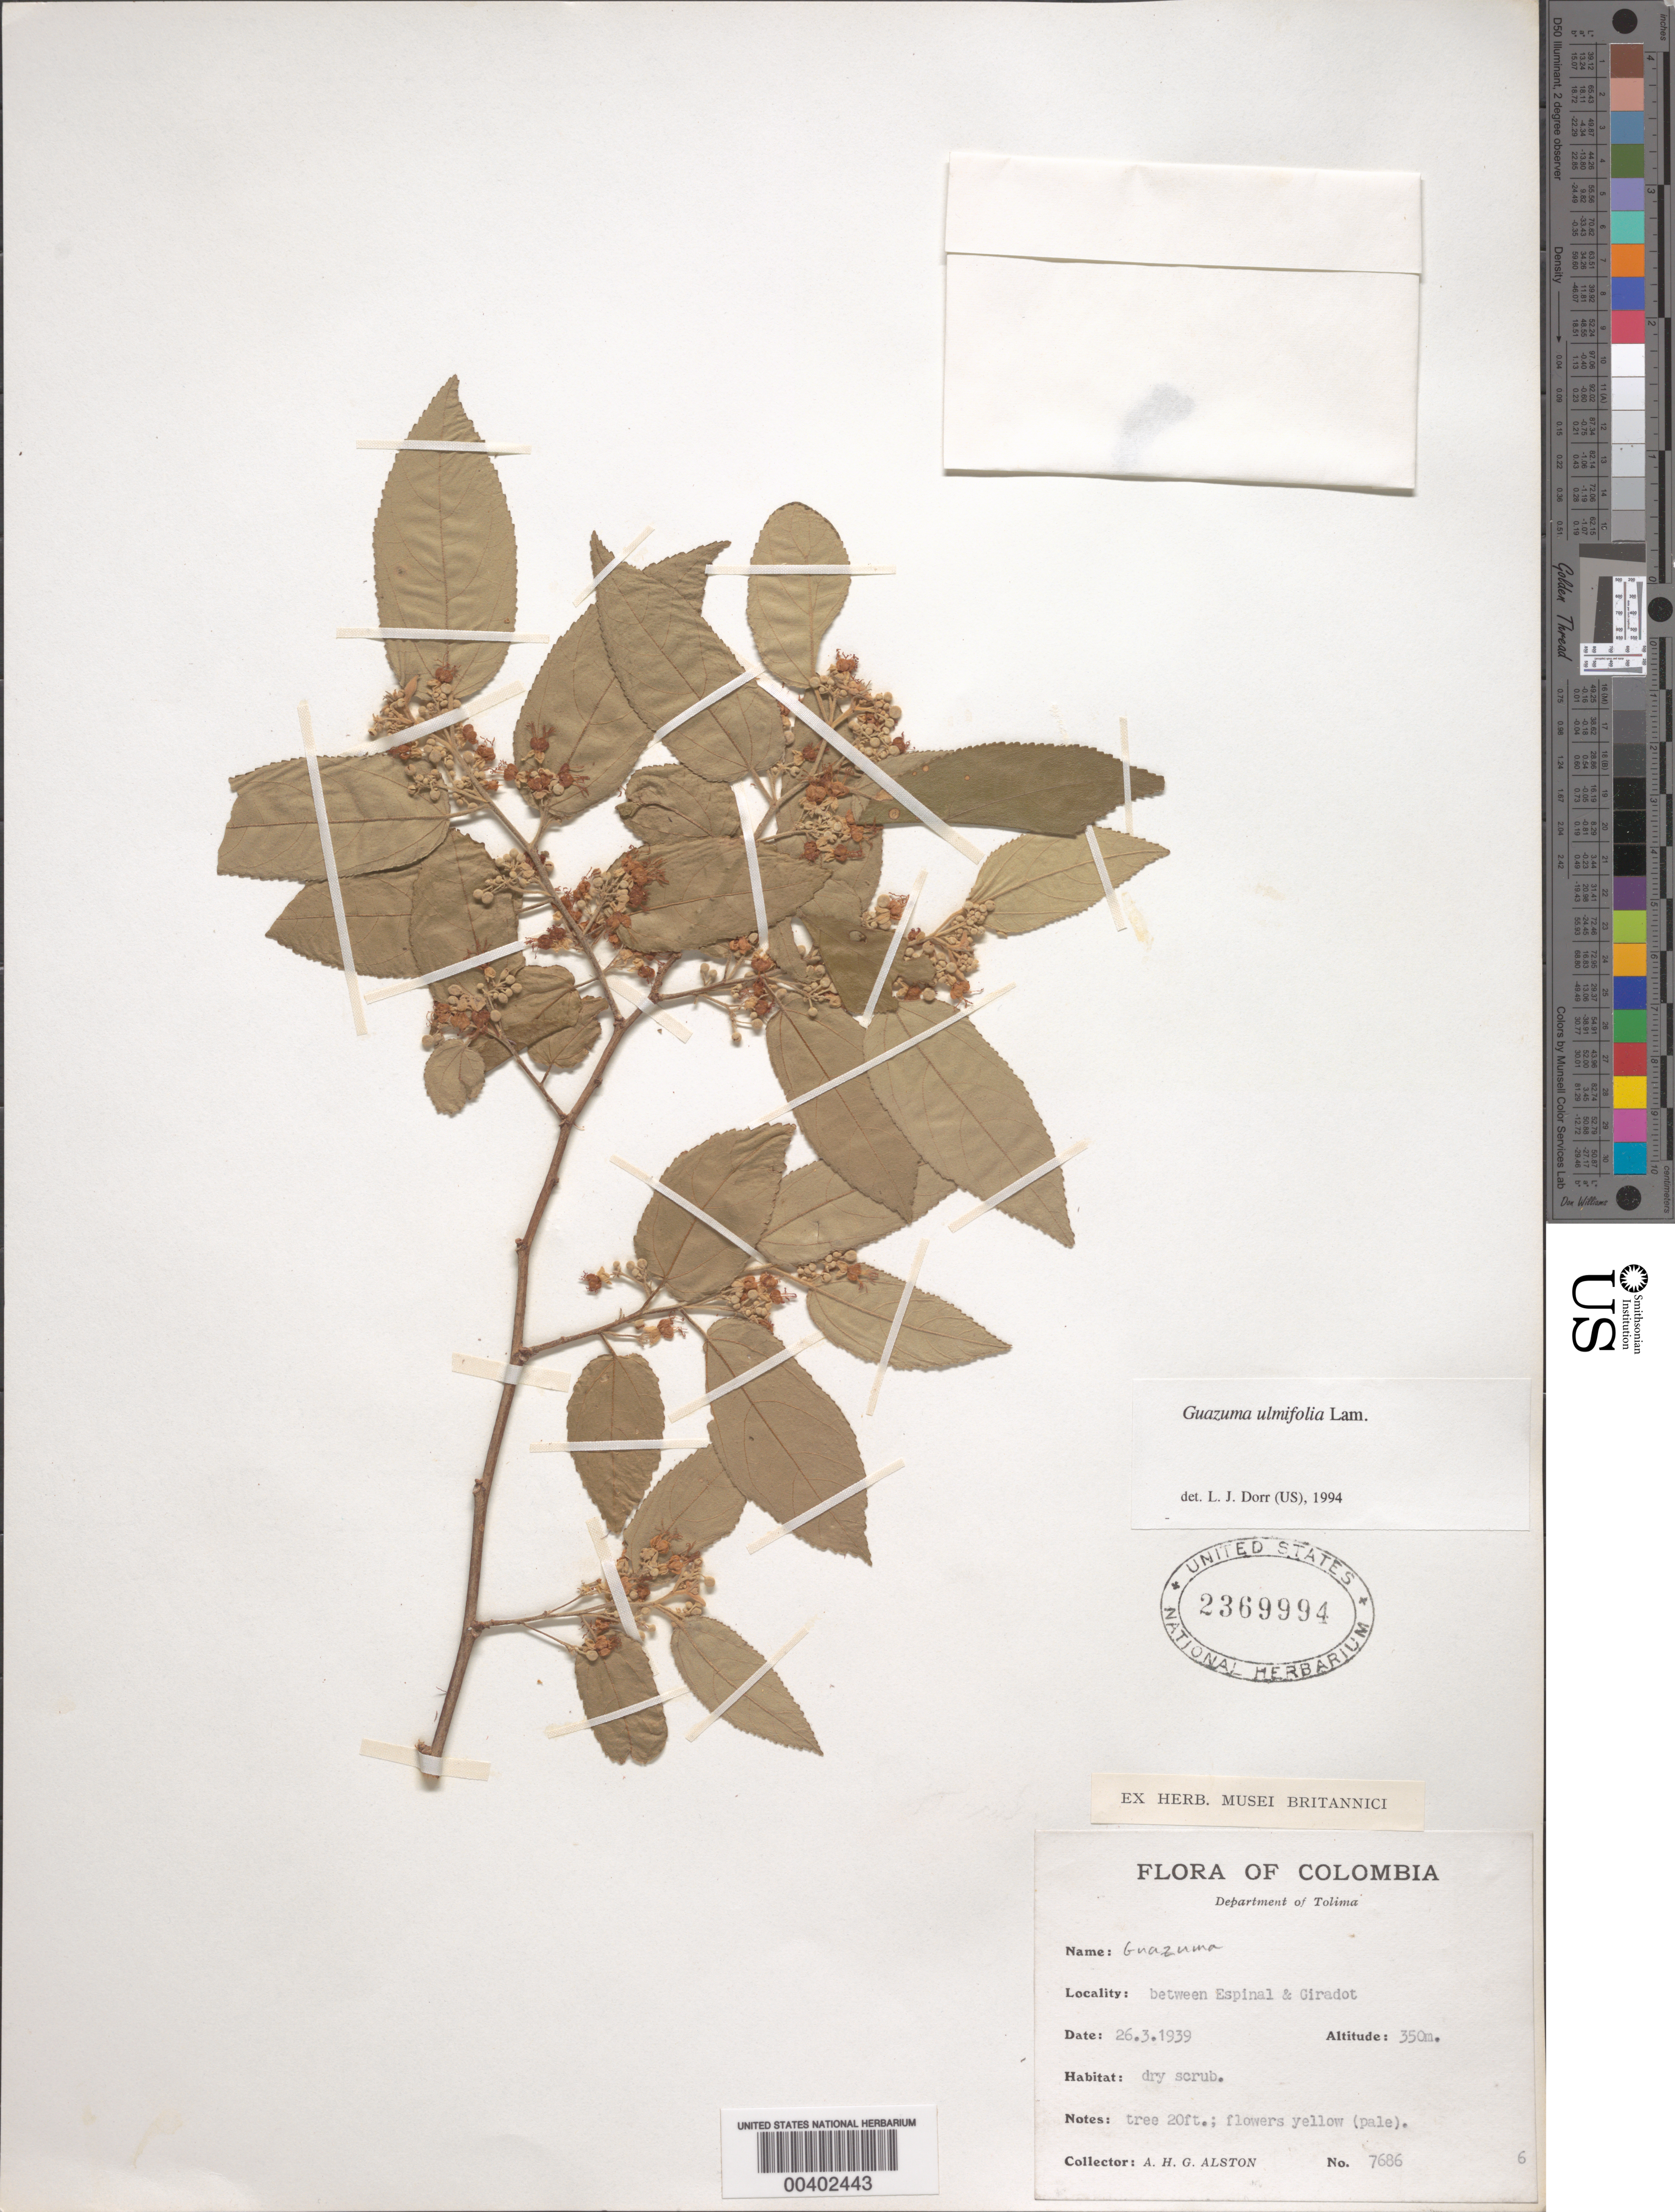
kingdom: Plantae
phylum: Tracheophyta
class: Magnoliopsida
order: Malvales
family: Malvaceae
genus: Guazuma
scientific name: Guazuma ulmifolia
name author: Lam.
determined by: Dorr, L. J., (BOT), Smithsonian Institution - National Museum of Natural History (UNITED STATES)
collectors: A. H. Alston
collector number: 7686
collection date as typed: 26 Mar 1939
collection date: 1939-03-26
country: Colombia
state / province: Tolima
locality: between Espinal and Giradot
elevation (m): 350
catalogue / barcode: US 2369994